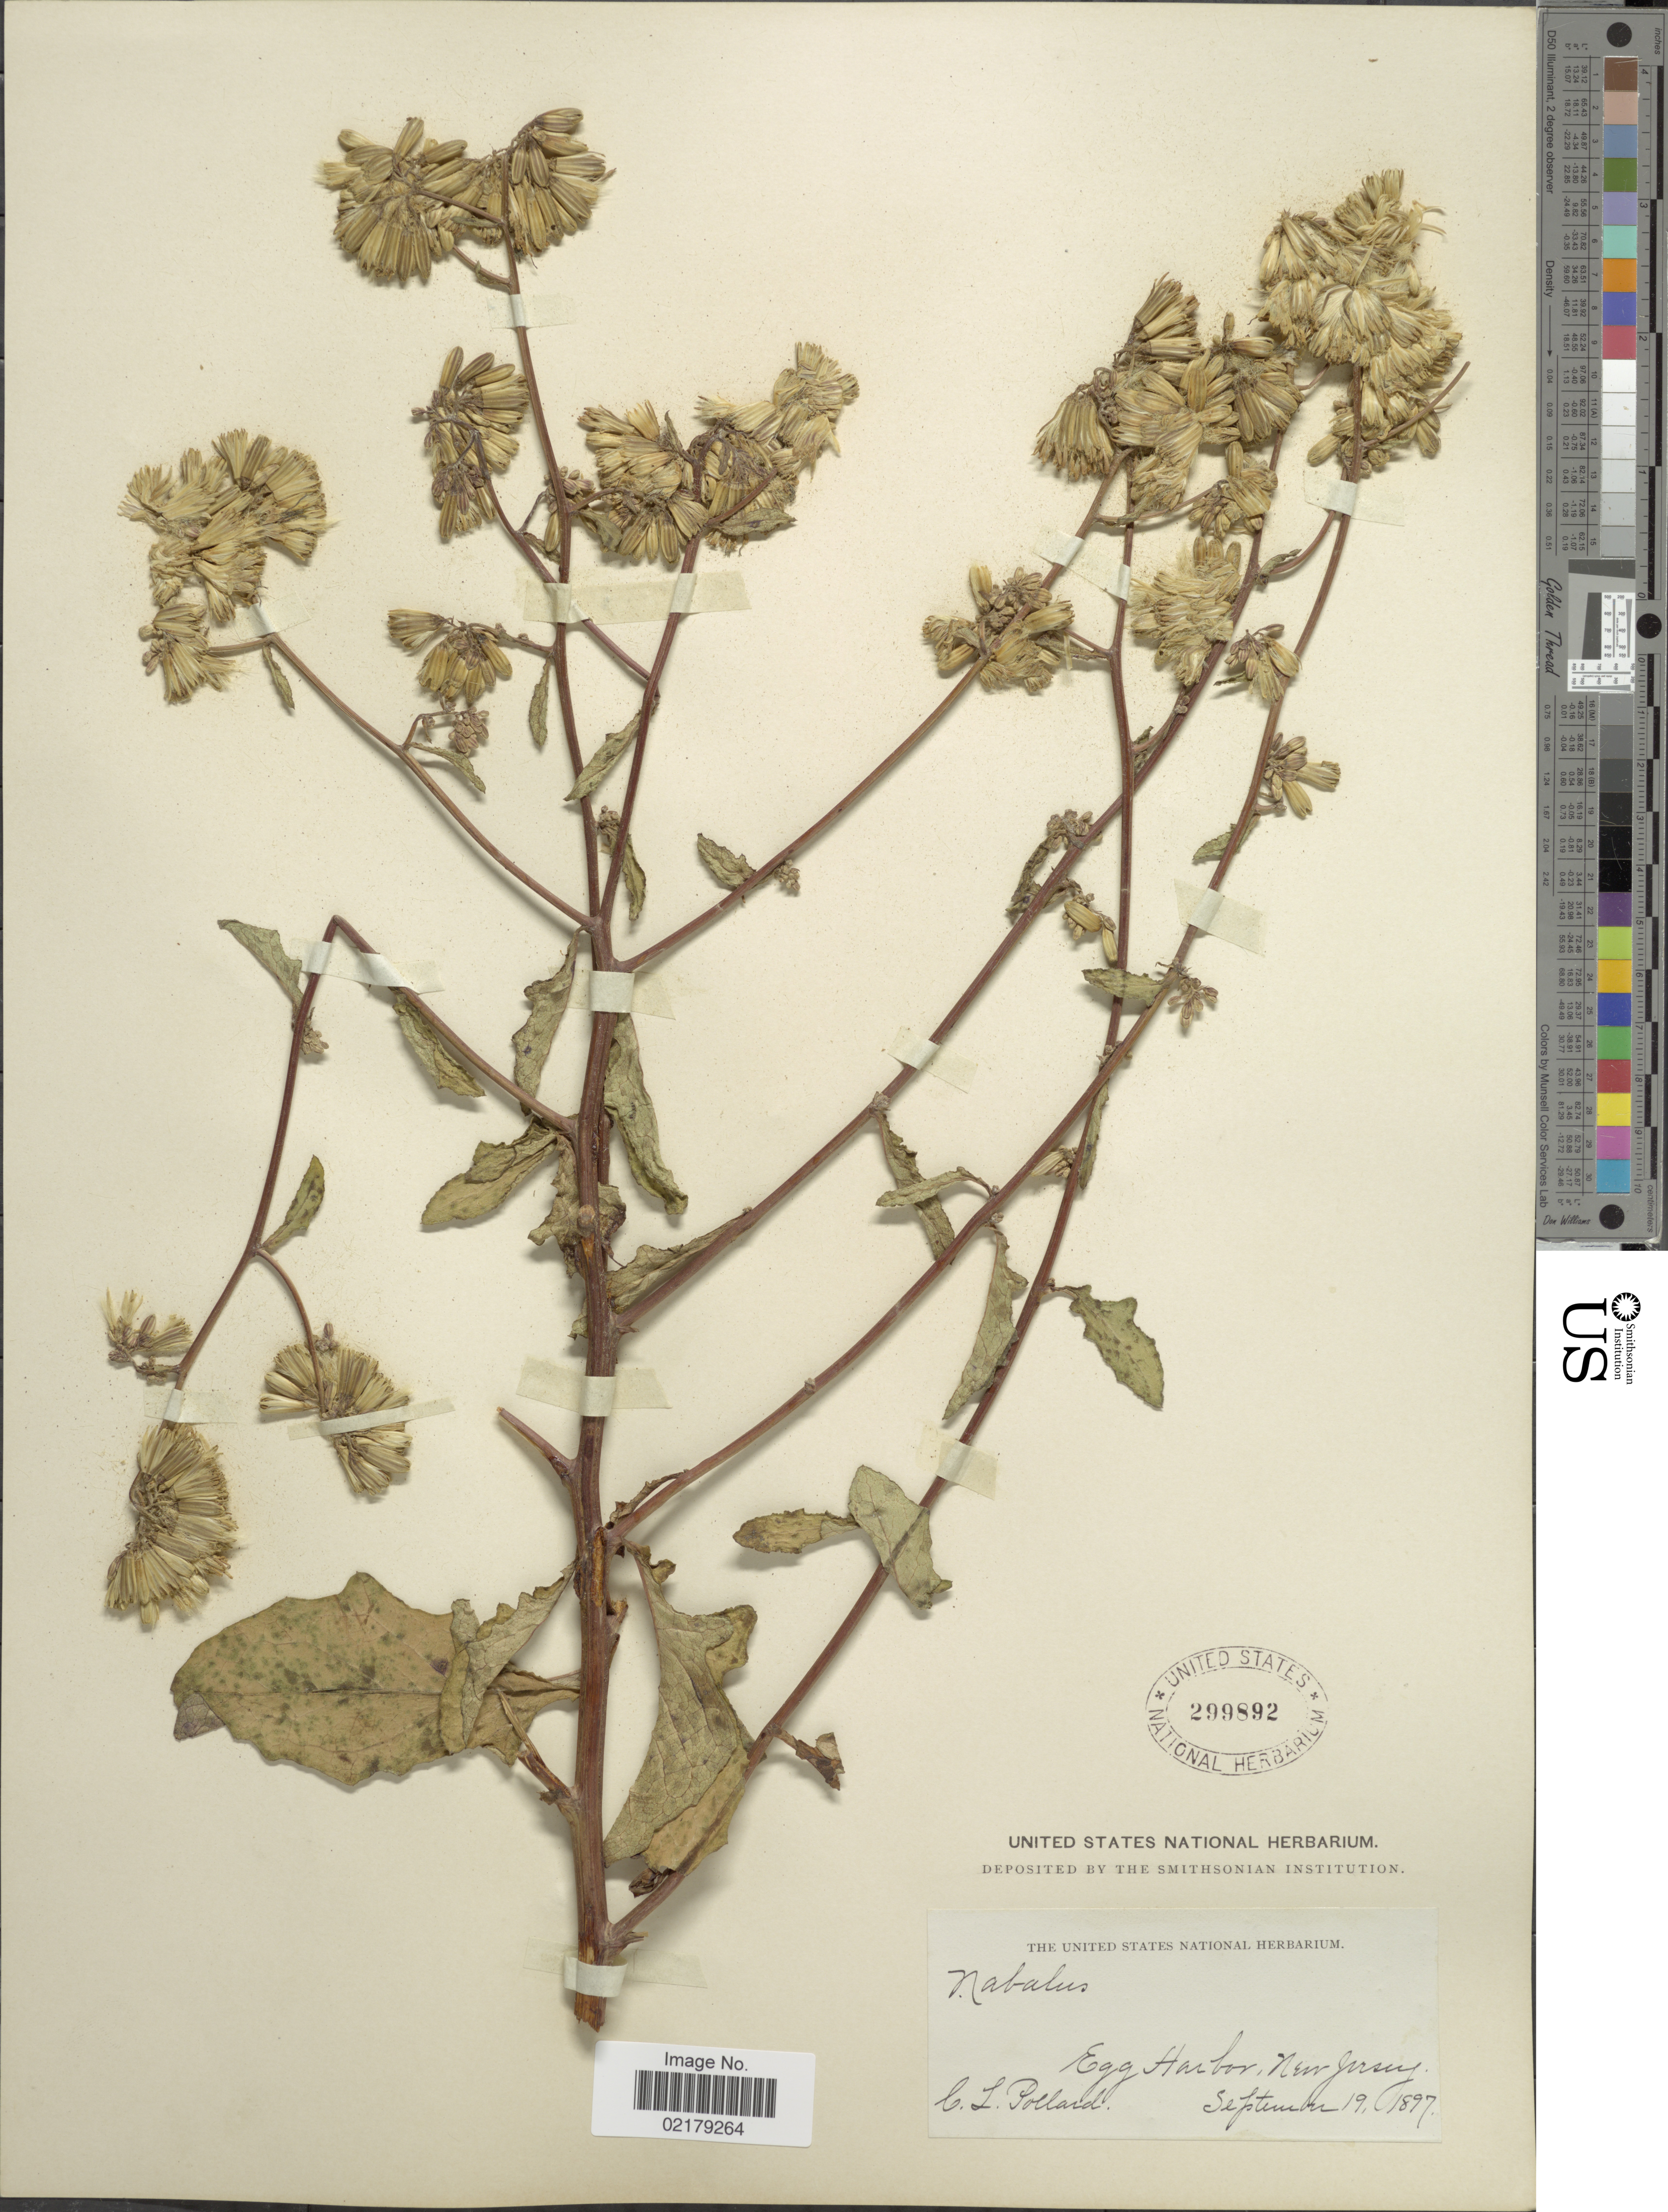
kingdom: Plantae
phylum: Tracheophyta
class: Magnoliopsida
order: Asterales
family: Asteraceae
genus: Nabalus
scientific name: Nabalus serpentarius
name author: (Pursh) Hook.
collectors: C. L. Pollard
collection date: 1897-09-19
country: United States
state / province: New Jersey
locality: Egg Harbor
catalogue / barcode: US 299892